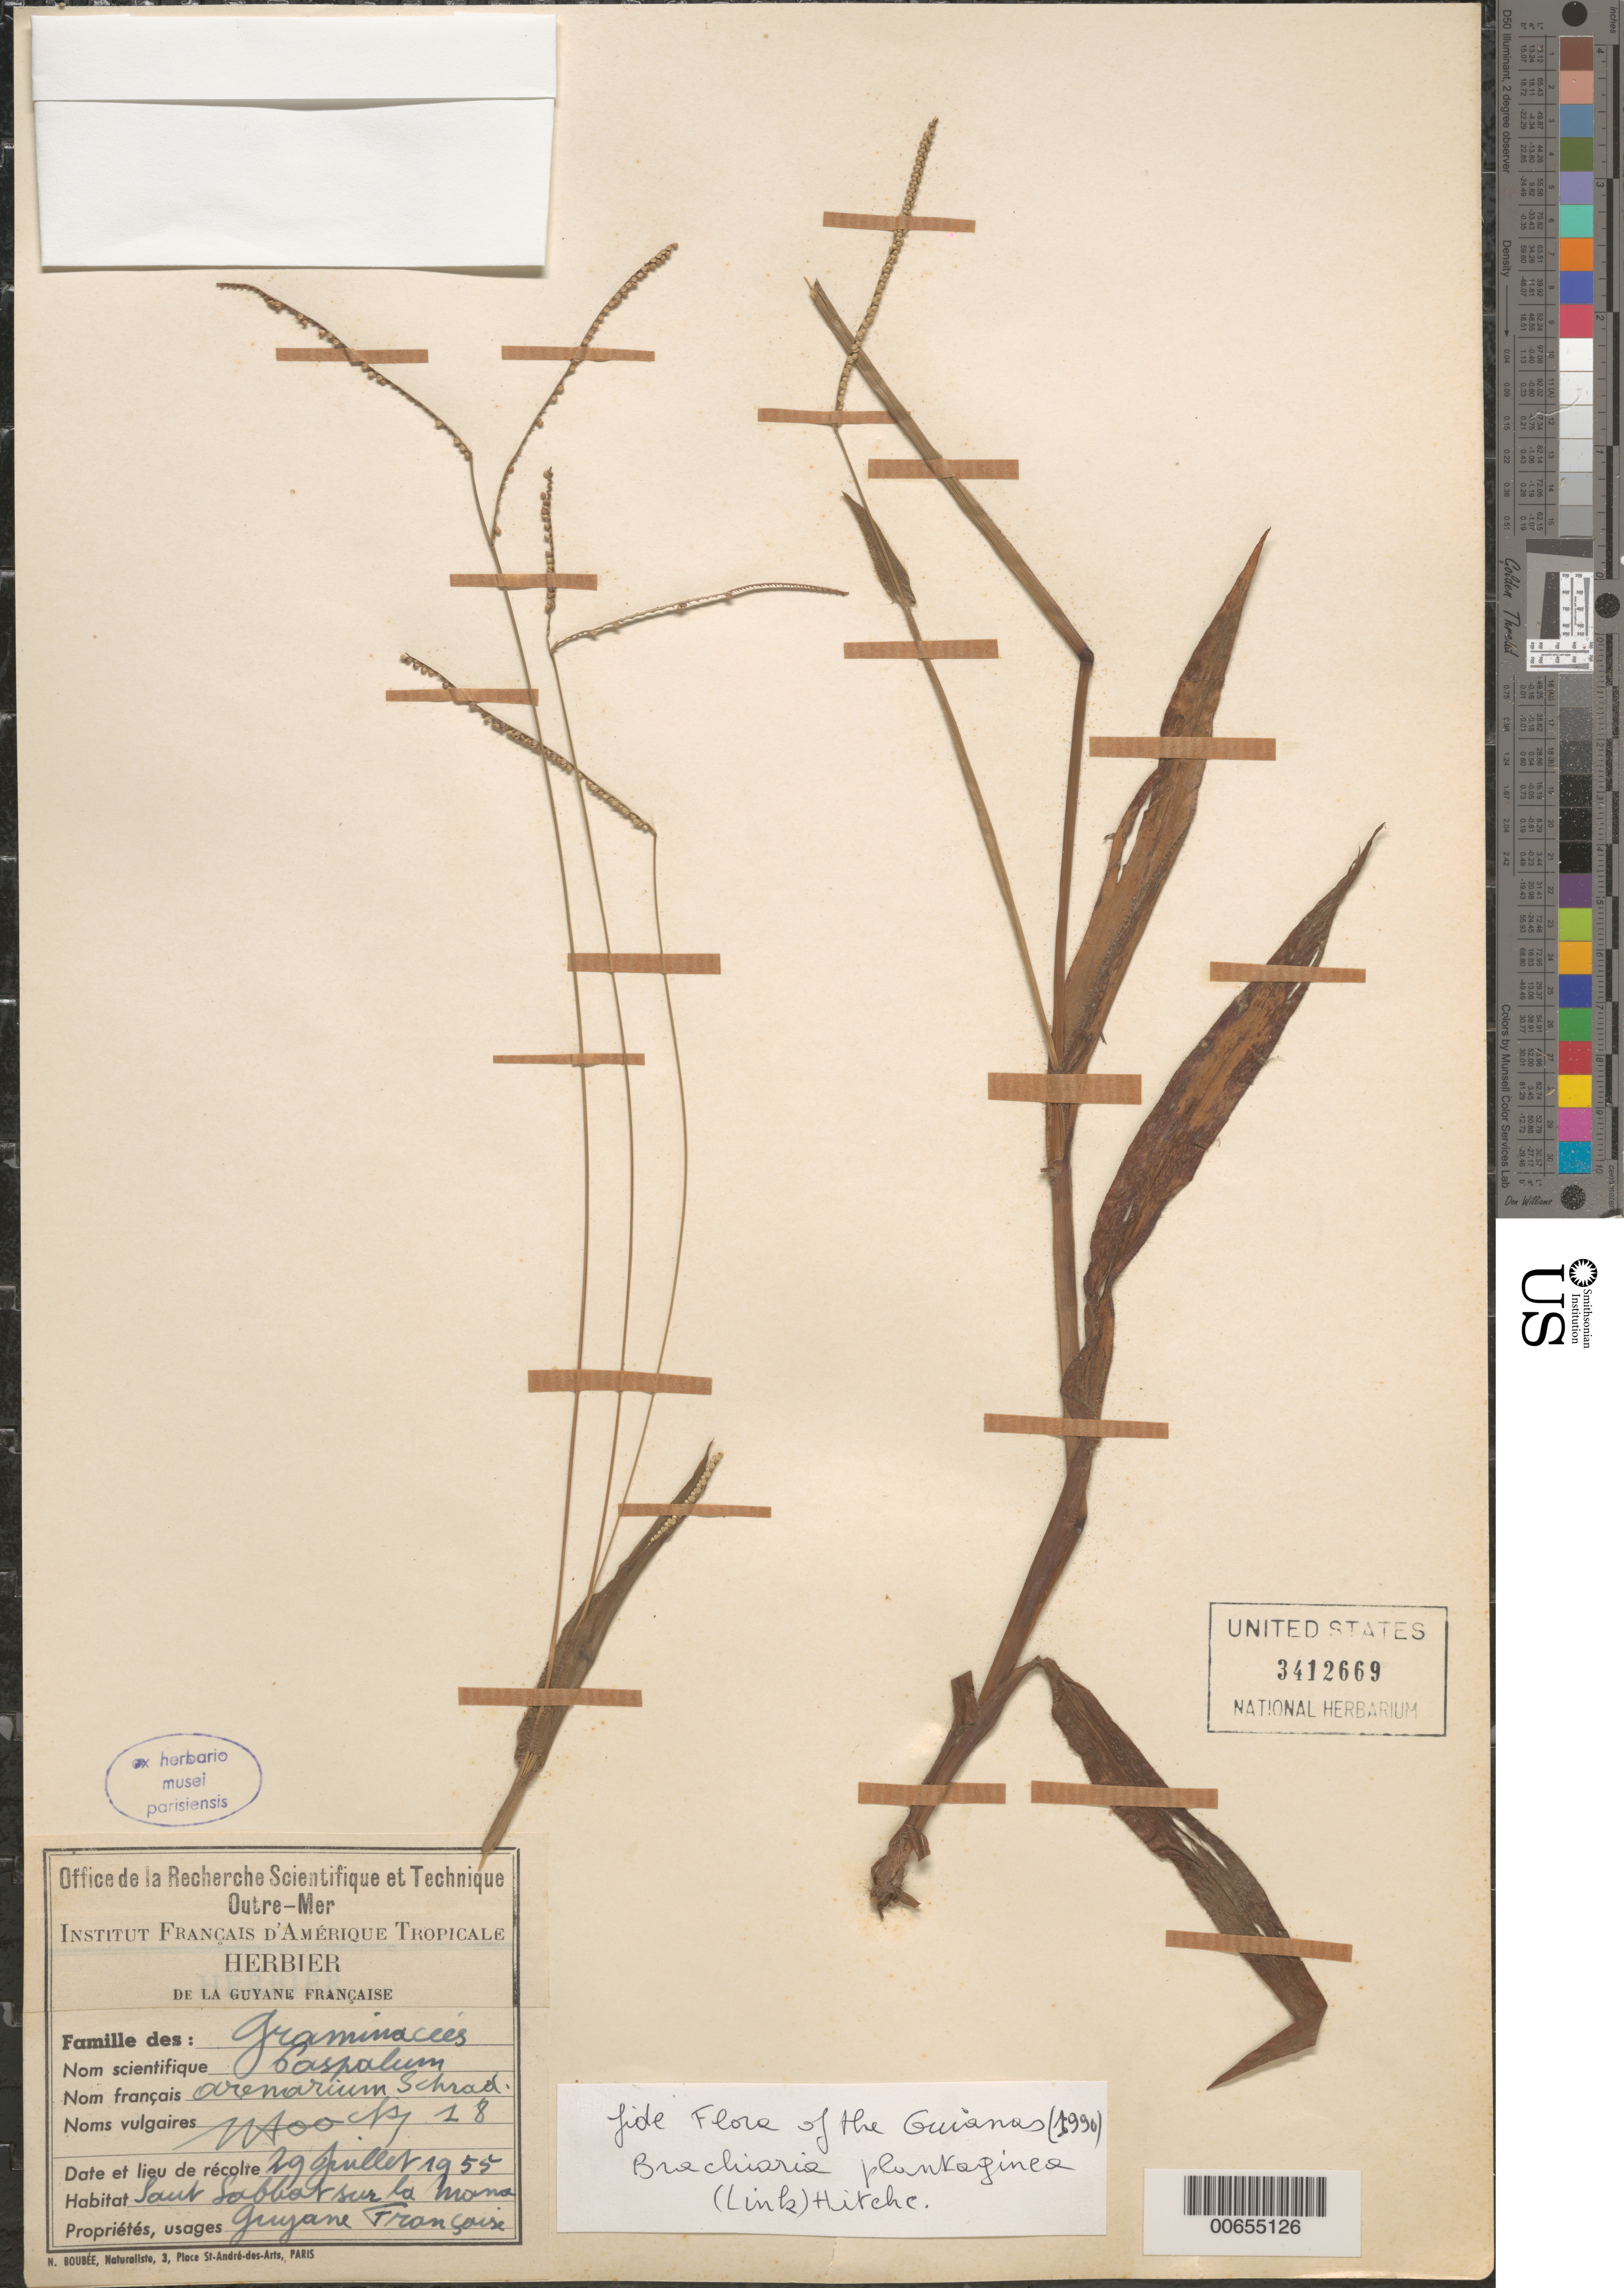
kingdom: Plantae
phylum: Tracheophyta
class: Liliopsida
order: Poales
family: Poaceae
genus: Paspalum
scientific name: Paspalum arenarium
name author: Schrad.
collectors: J. Hoock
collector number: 18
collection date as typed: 29-Jul-55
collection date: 1955-07-29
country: French Guiana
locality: Saut Sabbat, sur la Mana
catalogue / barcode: US 3412669